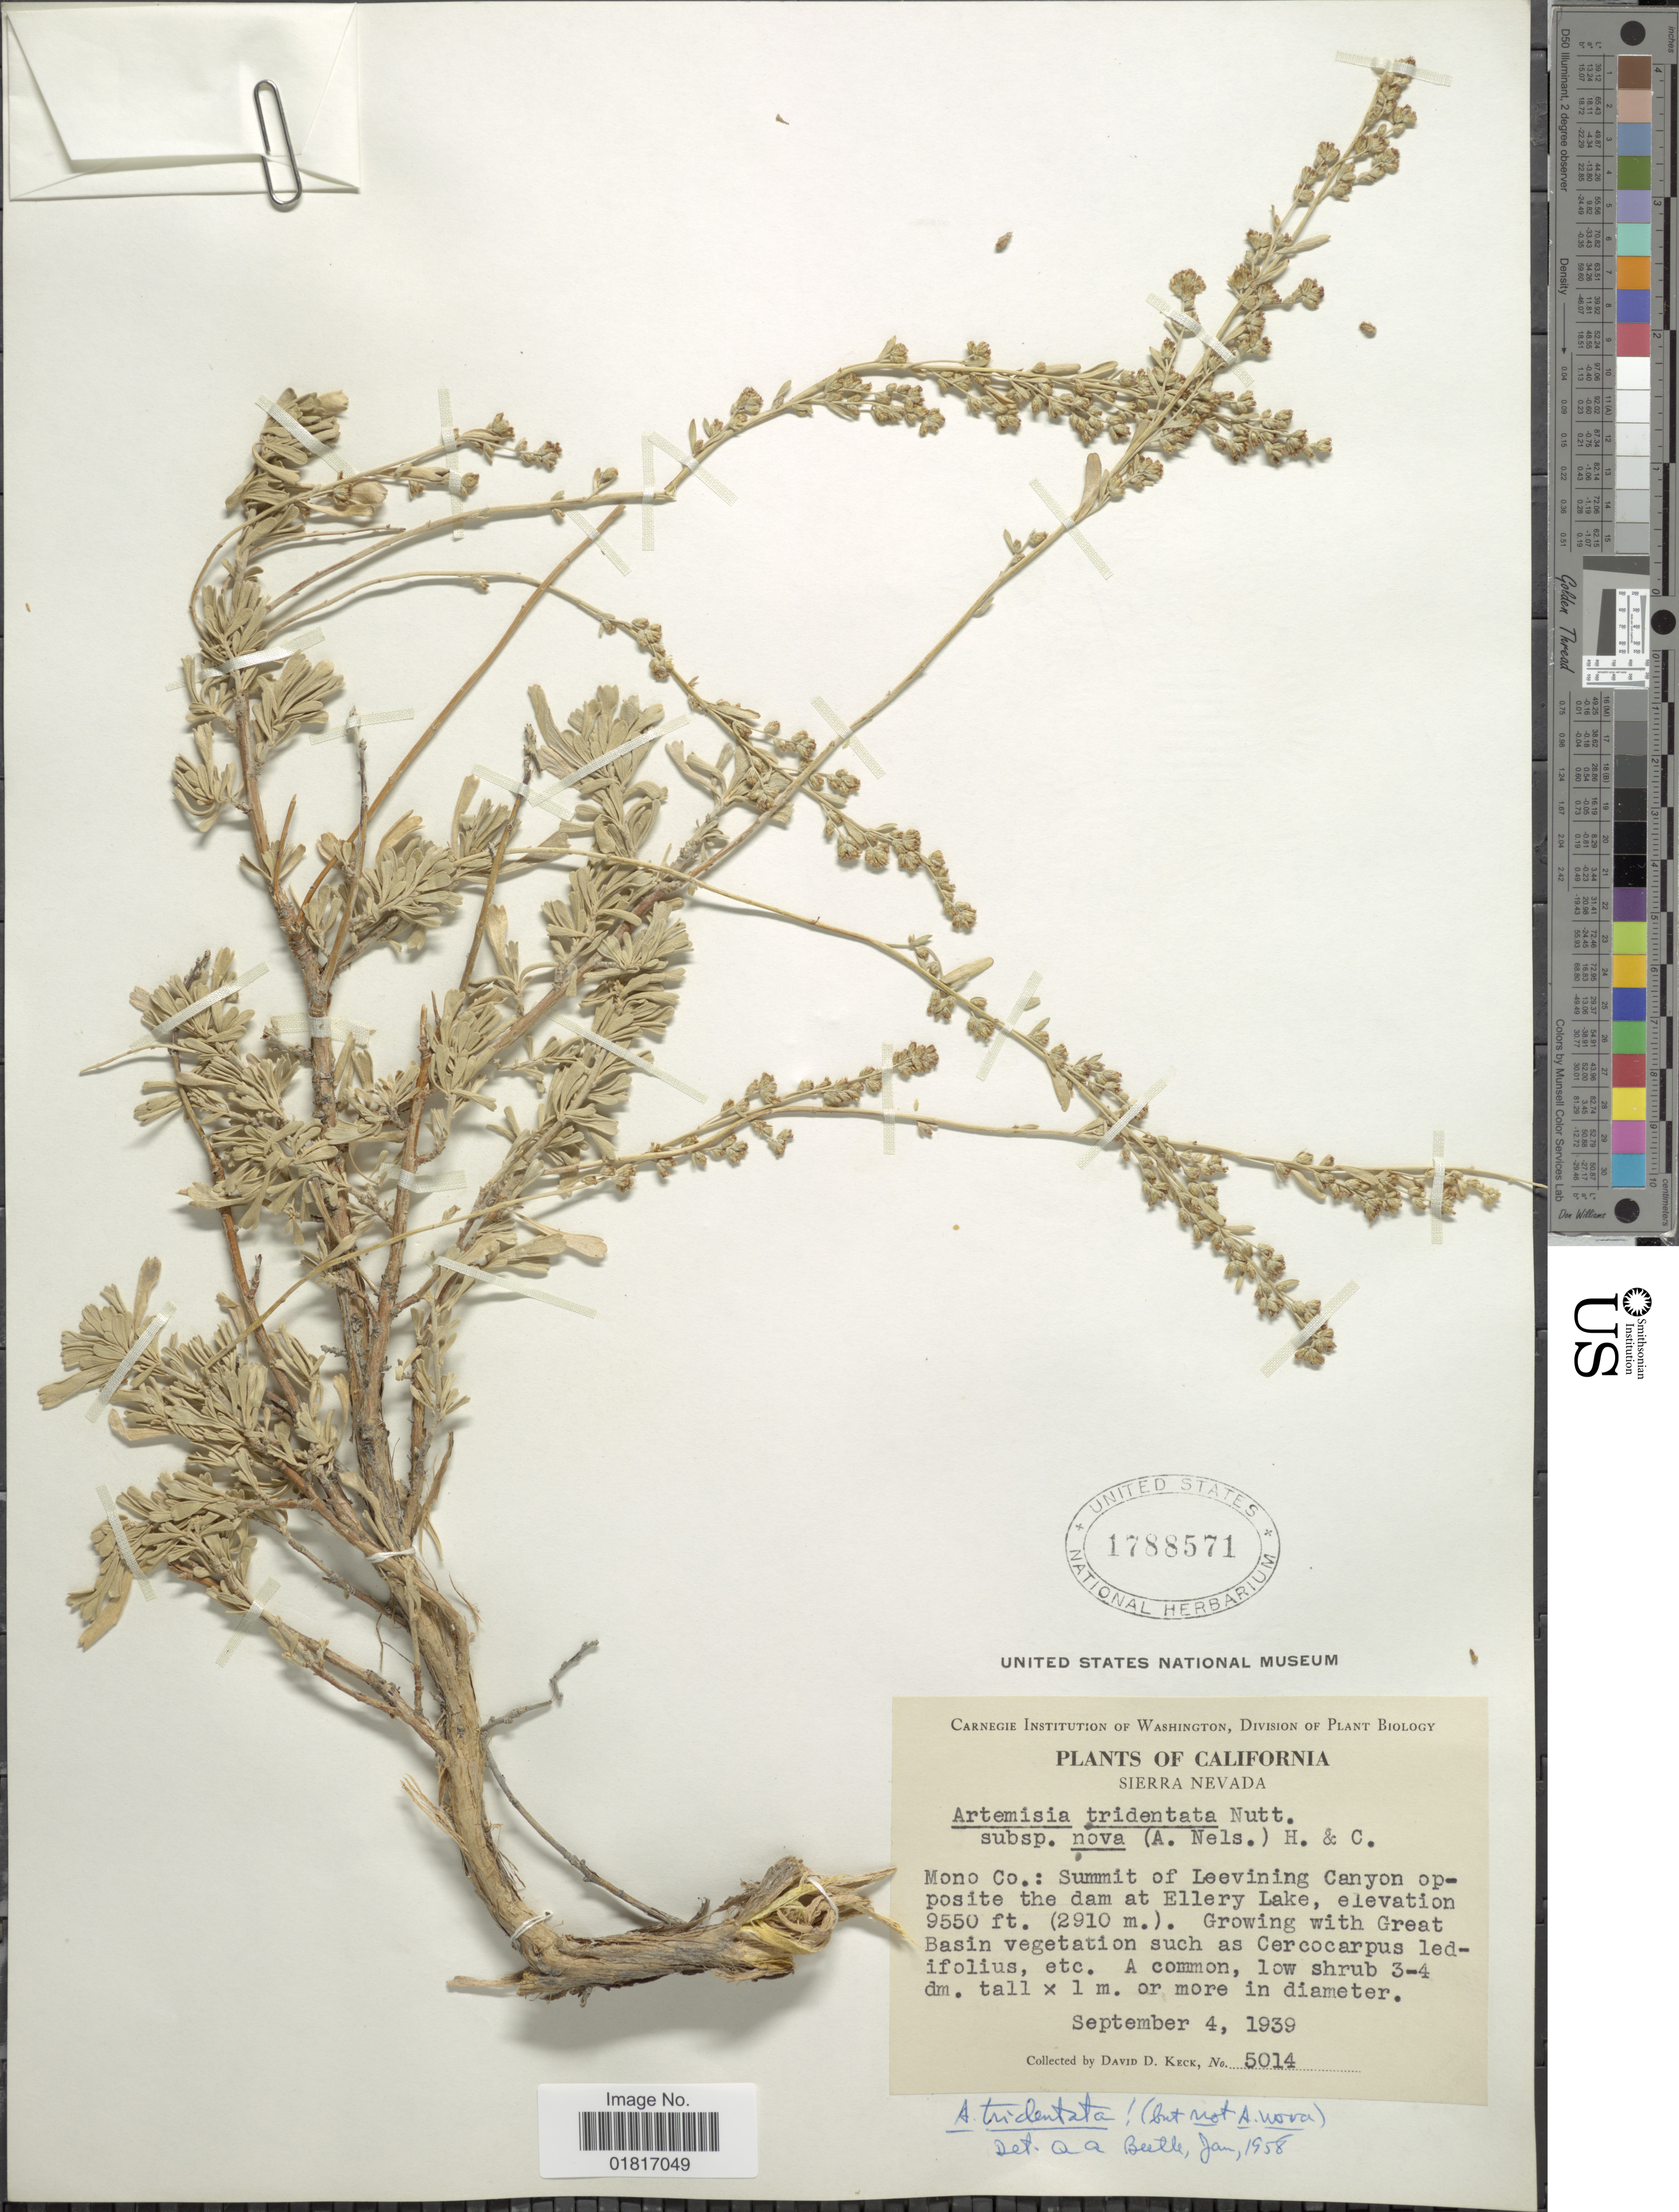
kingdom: Plantae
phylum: Tracheophyta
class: Magnoliopsida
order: Asterales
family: Asteraceae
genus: Artemisia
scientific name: Artemisia tridentata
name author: Nutt.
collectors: D. D. Keck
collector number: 5014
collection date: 1939-09-04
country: United States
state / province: California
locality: Sierra Nevada, Mno Co: Summit of Leevining Canyon opposite the dam at Ellery Lake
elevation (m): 2911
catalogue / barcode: US 1788571